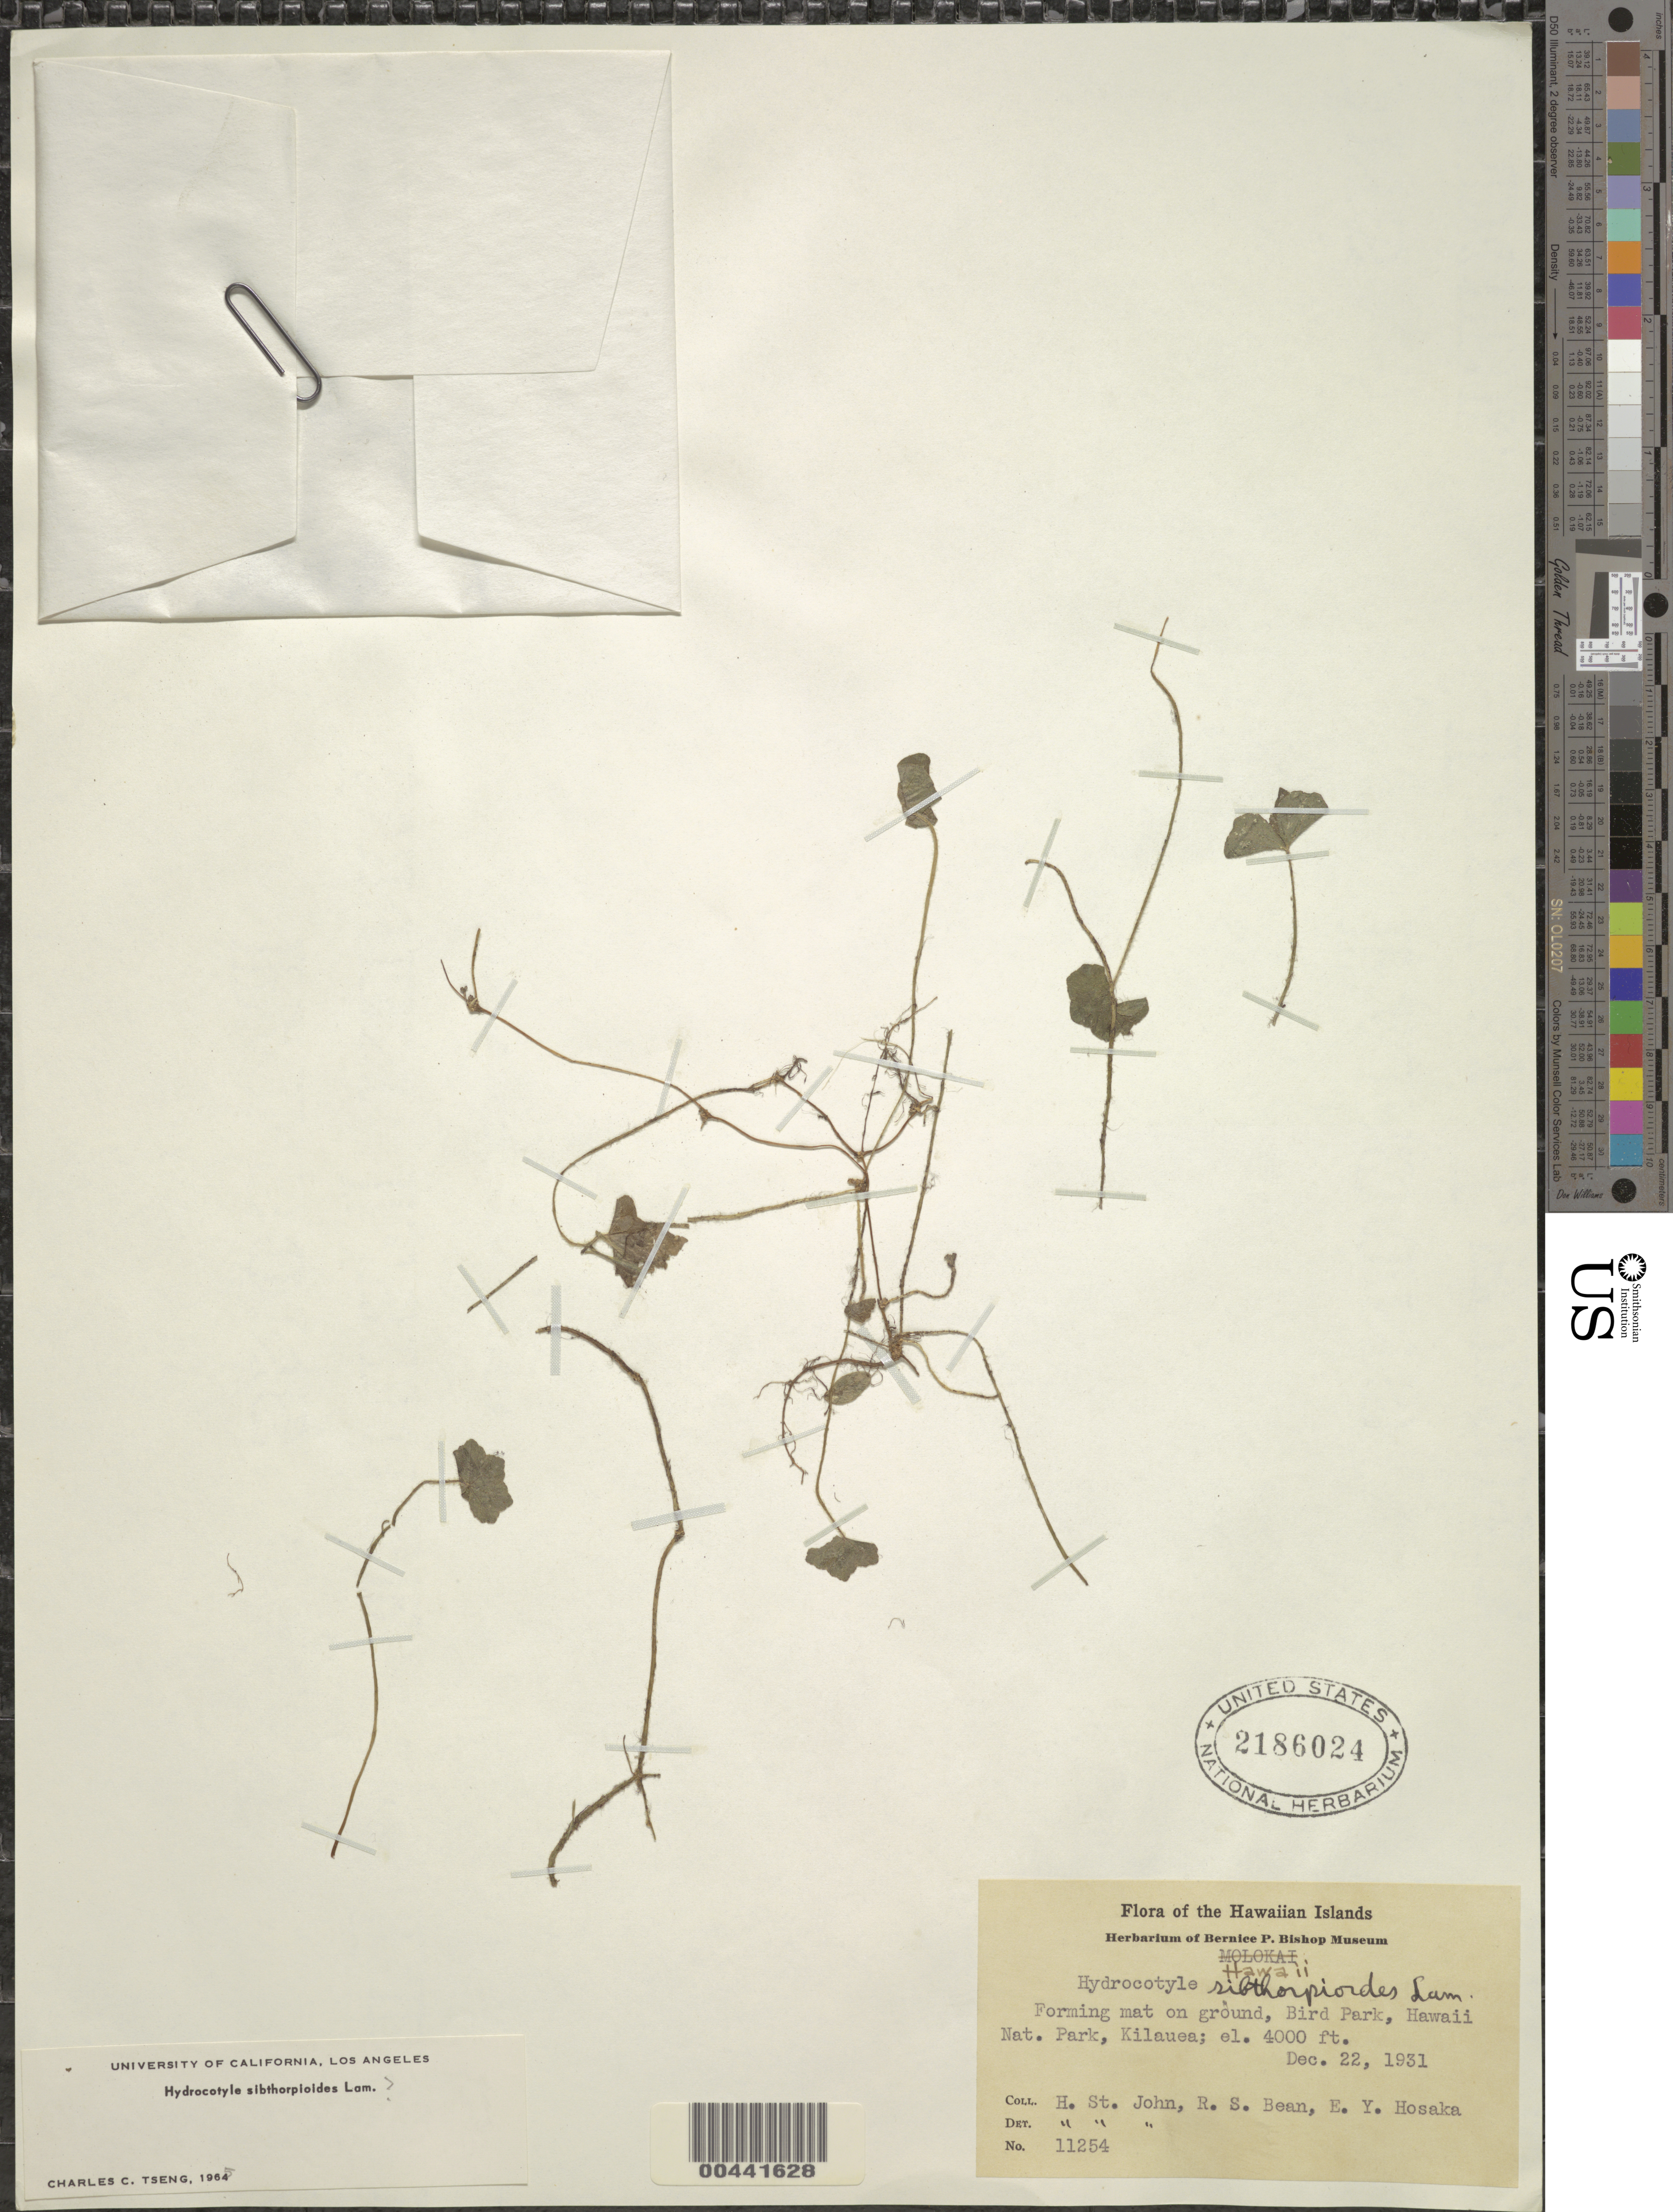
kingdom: Plantae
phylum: Tracheophyta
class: Magnoliopsida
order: Apiales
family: Araliaceae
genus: Hydrocotyle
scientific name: Hydrocotyle sibthorpioides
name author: Lam.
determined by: St. John, H.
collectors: H. St. John, R. Bean & E. Y. Hosaka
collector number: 11254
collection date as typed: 22 Dec 1931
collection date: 1931-12-22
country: United States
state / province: Hawaii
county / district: Hawaii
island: Hawaii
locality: Bird Park, Hawaii National Park, Kilauea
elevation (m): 1219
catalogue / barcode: US 2186024